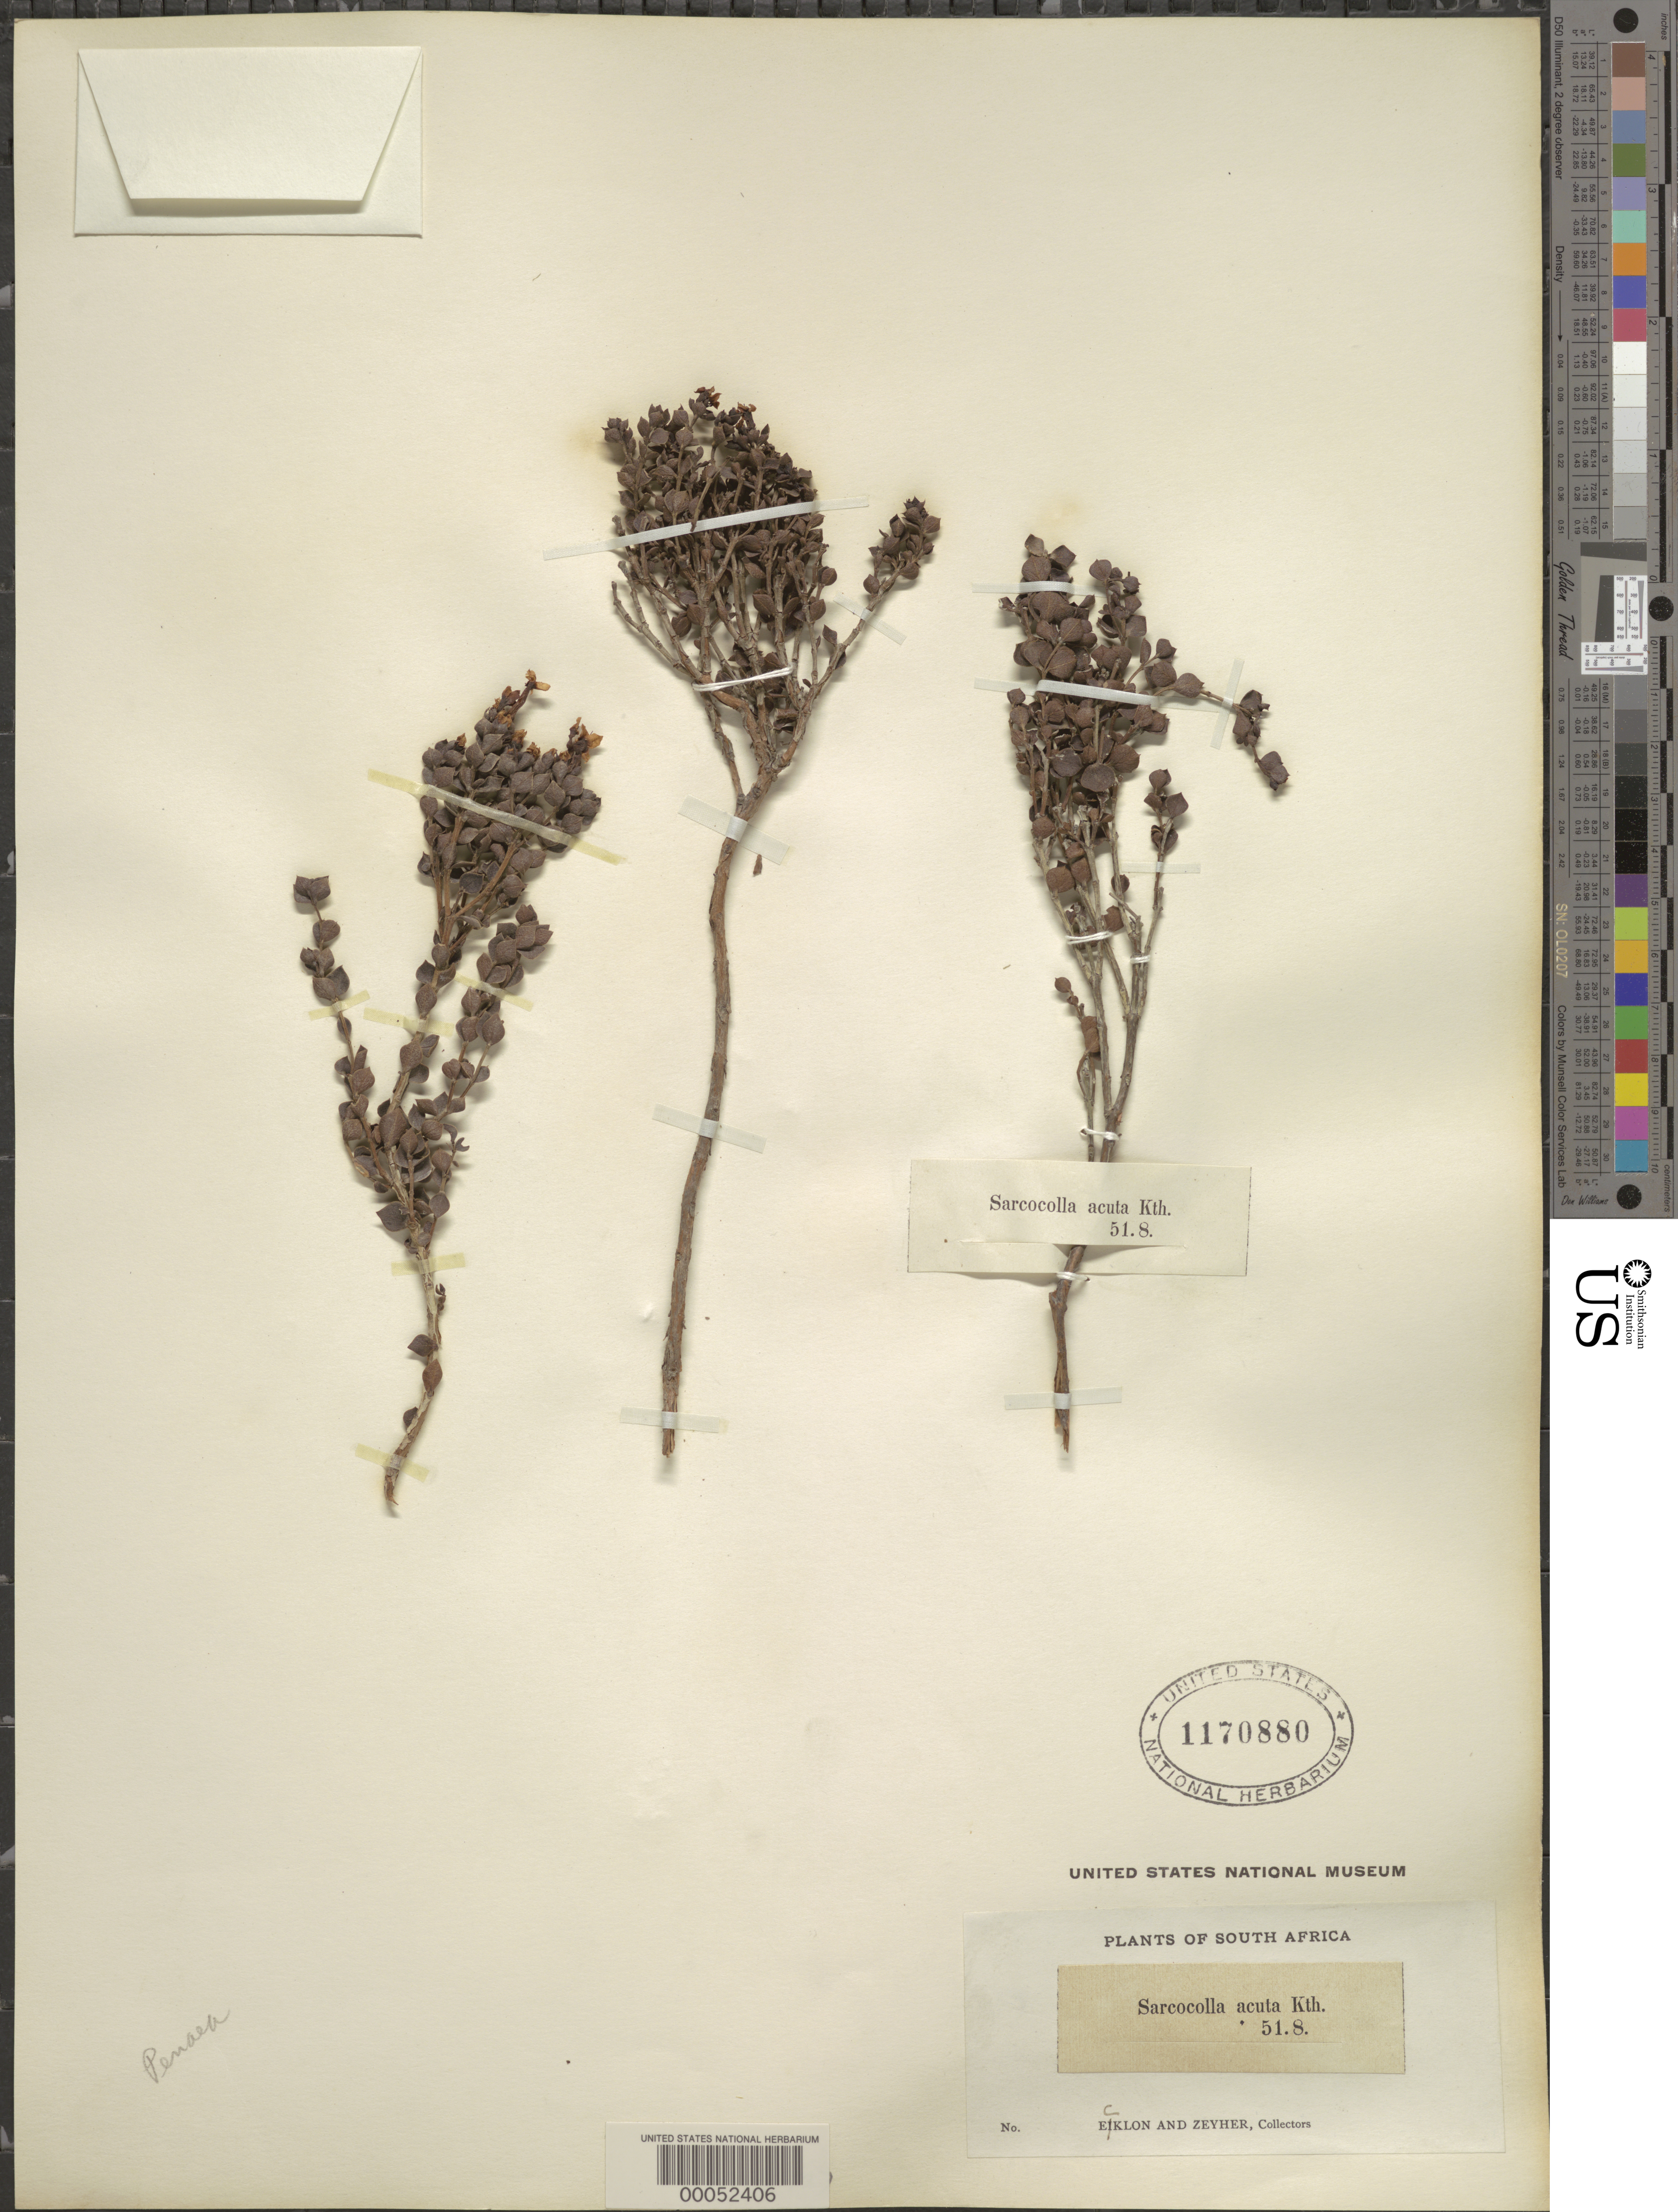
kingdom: Plantae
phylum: Tracheophyta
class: Magnoliopsida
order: Myrtales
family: Penaeaceae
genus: Penaea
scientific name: Penaea acuta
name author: Thunb.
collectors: C. F. Ecklon & C. Zeyher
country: South Africa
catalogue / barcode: US 1170880